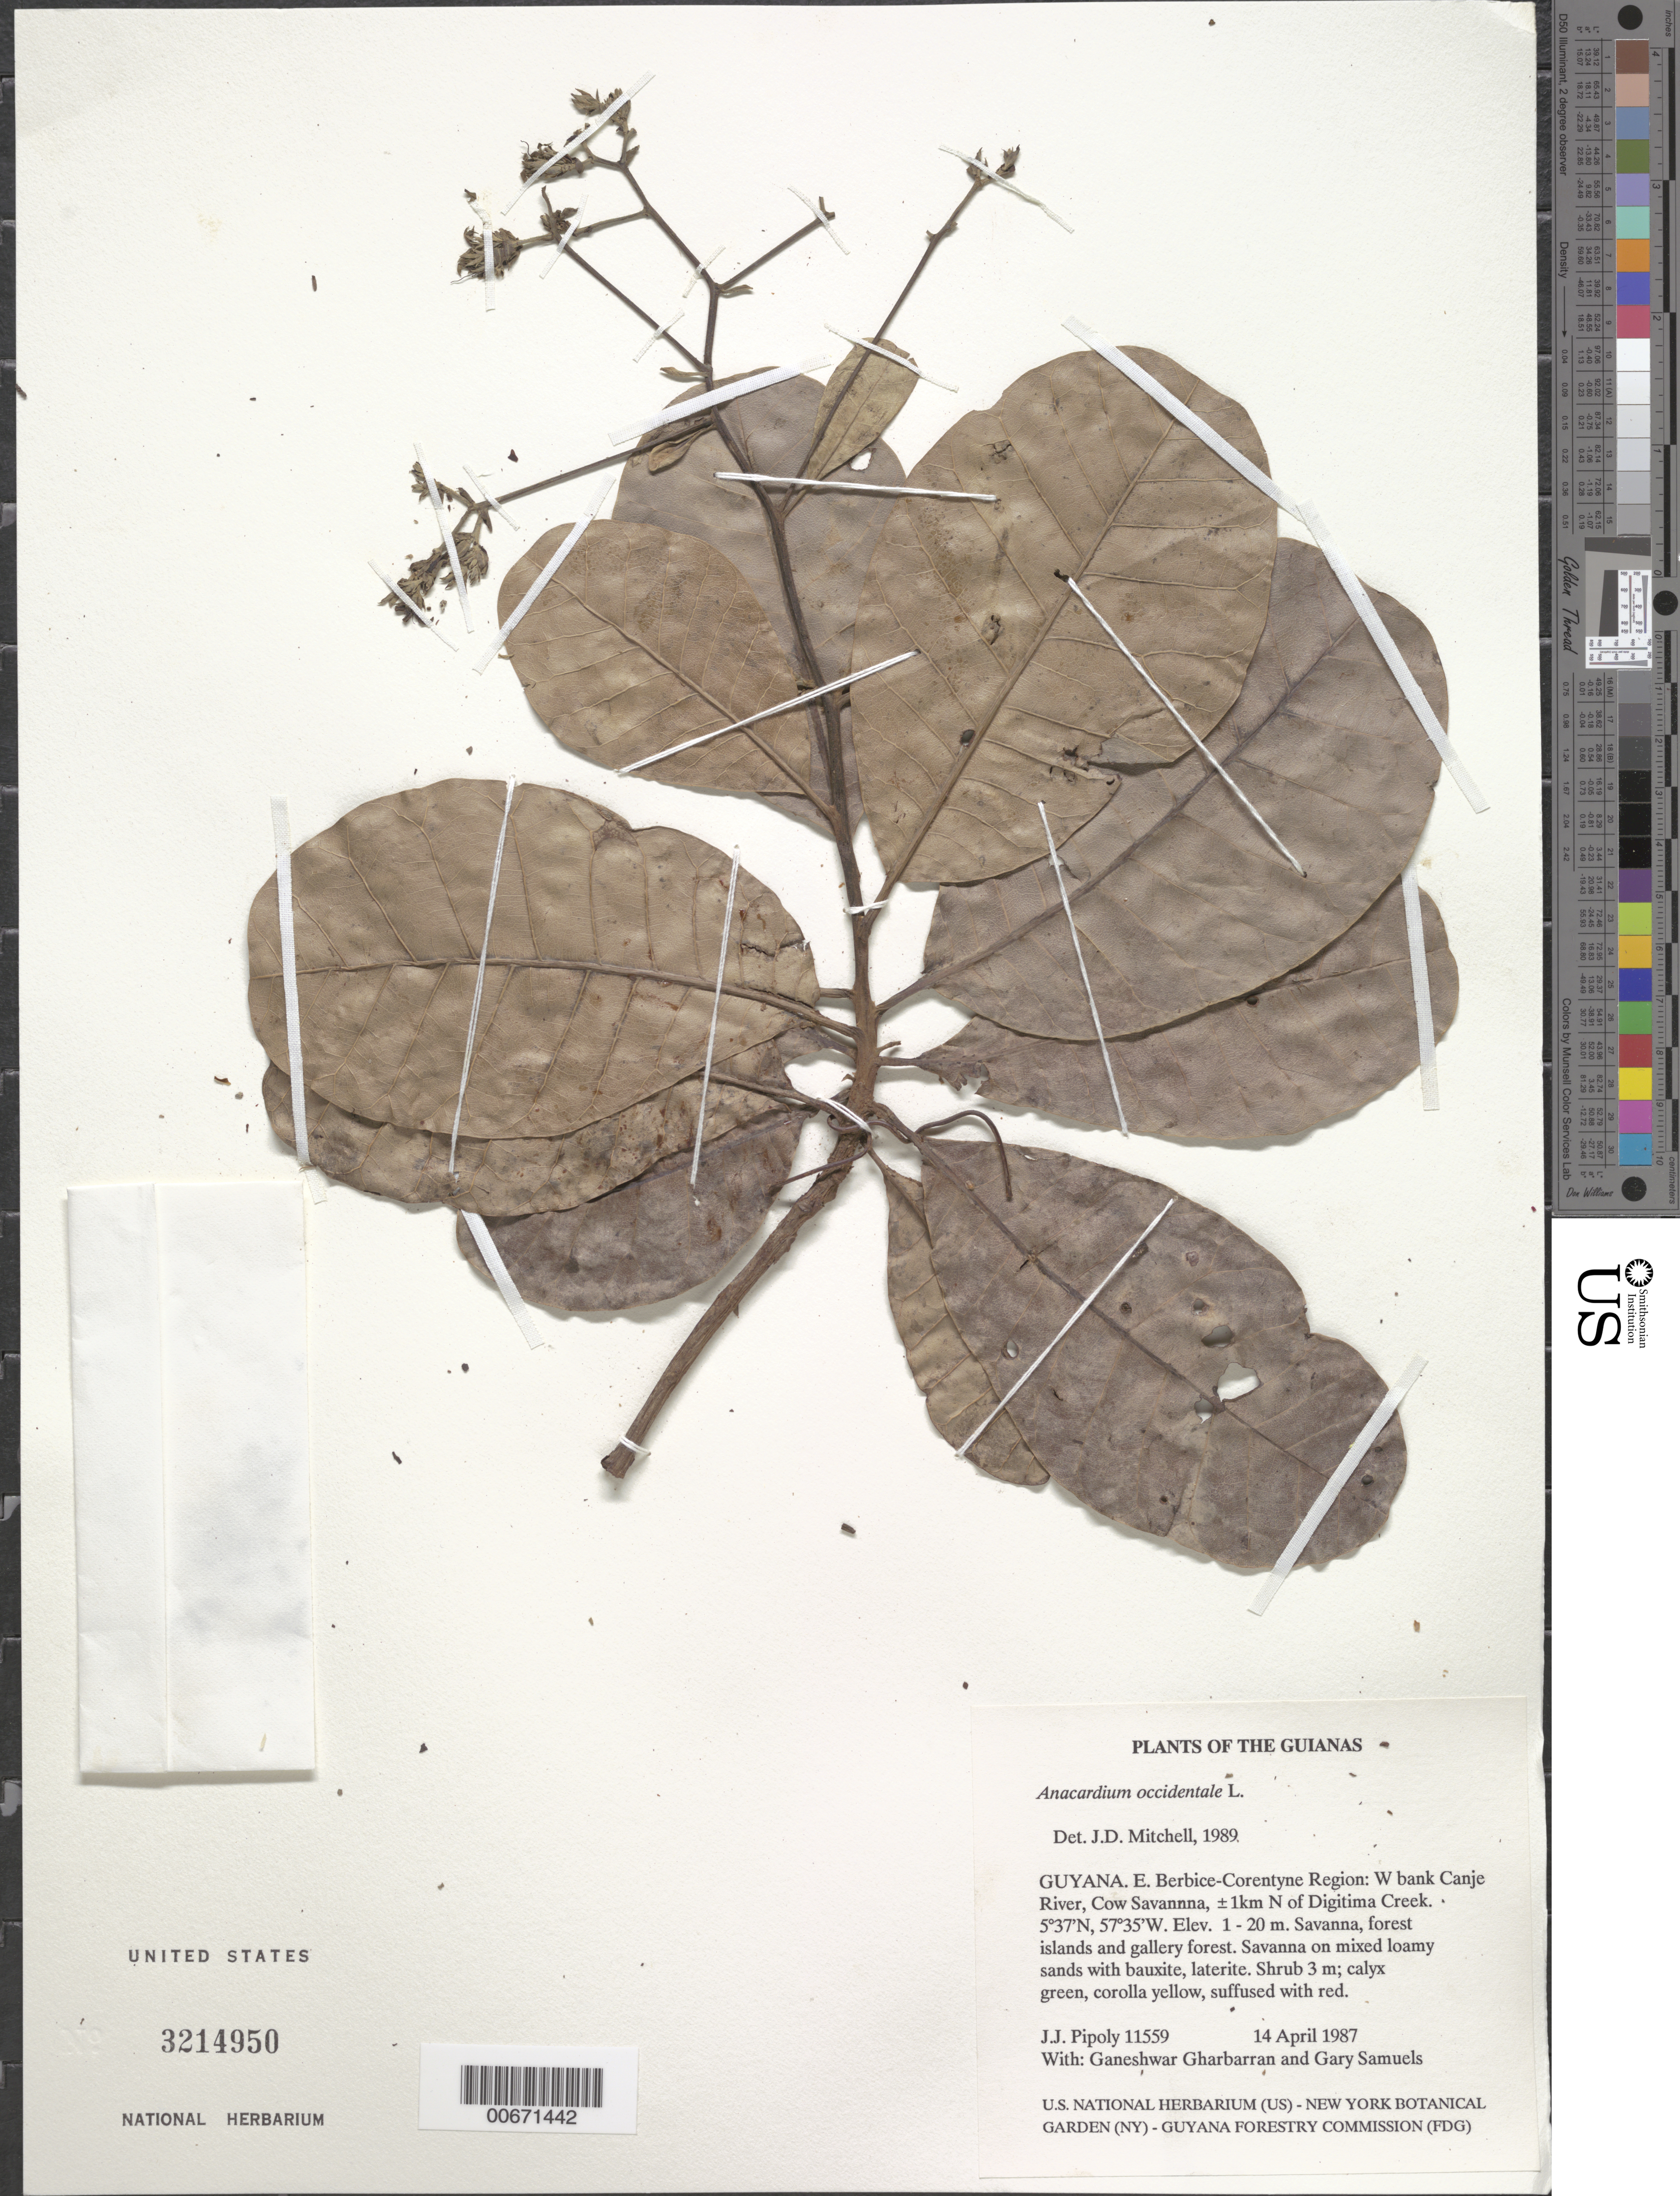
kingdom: Plantae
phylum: Tracheophyta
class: Magnoliopsida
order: Sapindales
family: Anacardiaceae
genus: Anacardium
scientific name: Anacardium occidentale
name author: L.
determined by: Mitchell, John D.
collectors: J. J. Pipoly, G. Gharbarran & G. Samuels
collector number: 11559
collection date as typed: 14 April 1987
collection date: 1987-04-14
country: Guyana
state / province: E. Berbice-Corentyne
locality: W bank Canje River, Cow Savanna, ±1km N of Digitima Creek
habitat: Savanna, forest islands and gallery forest. Savanna on mixed loamy sands with bauxite, laterite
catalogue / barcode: US 3214950